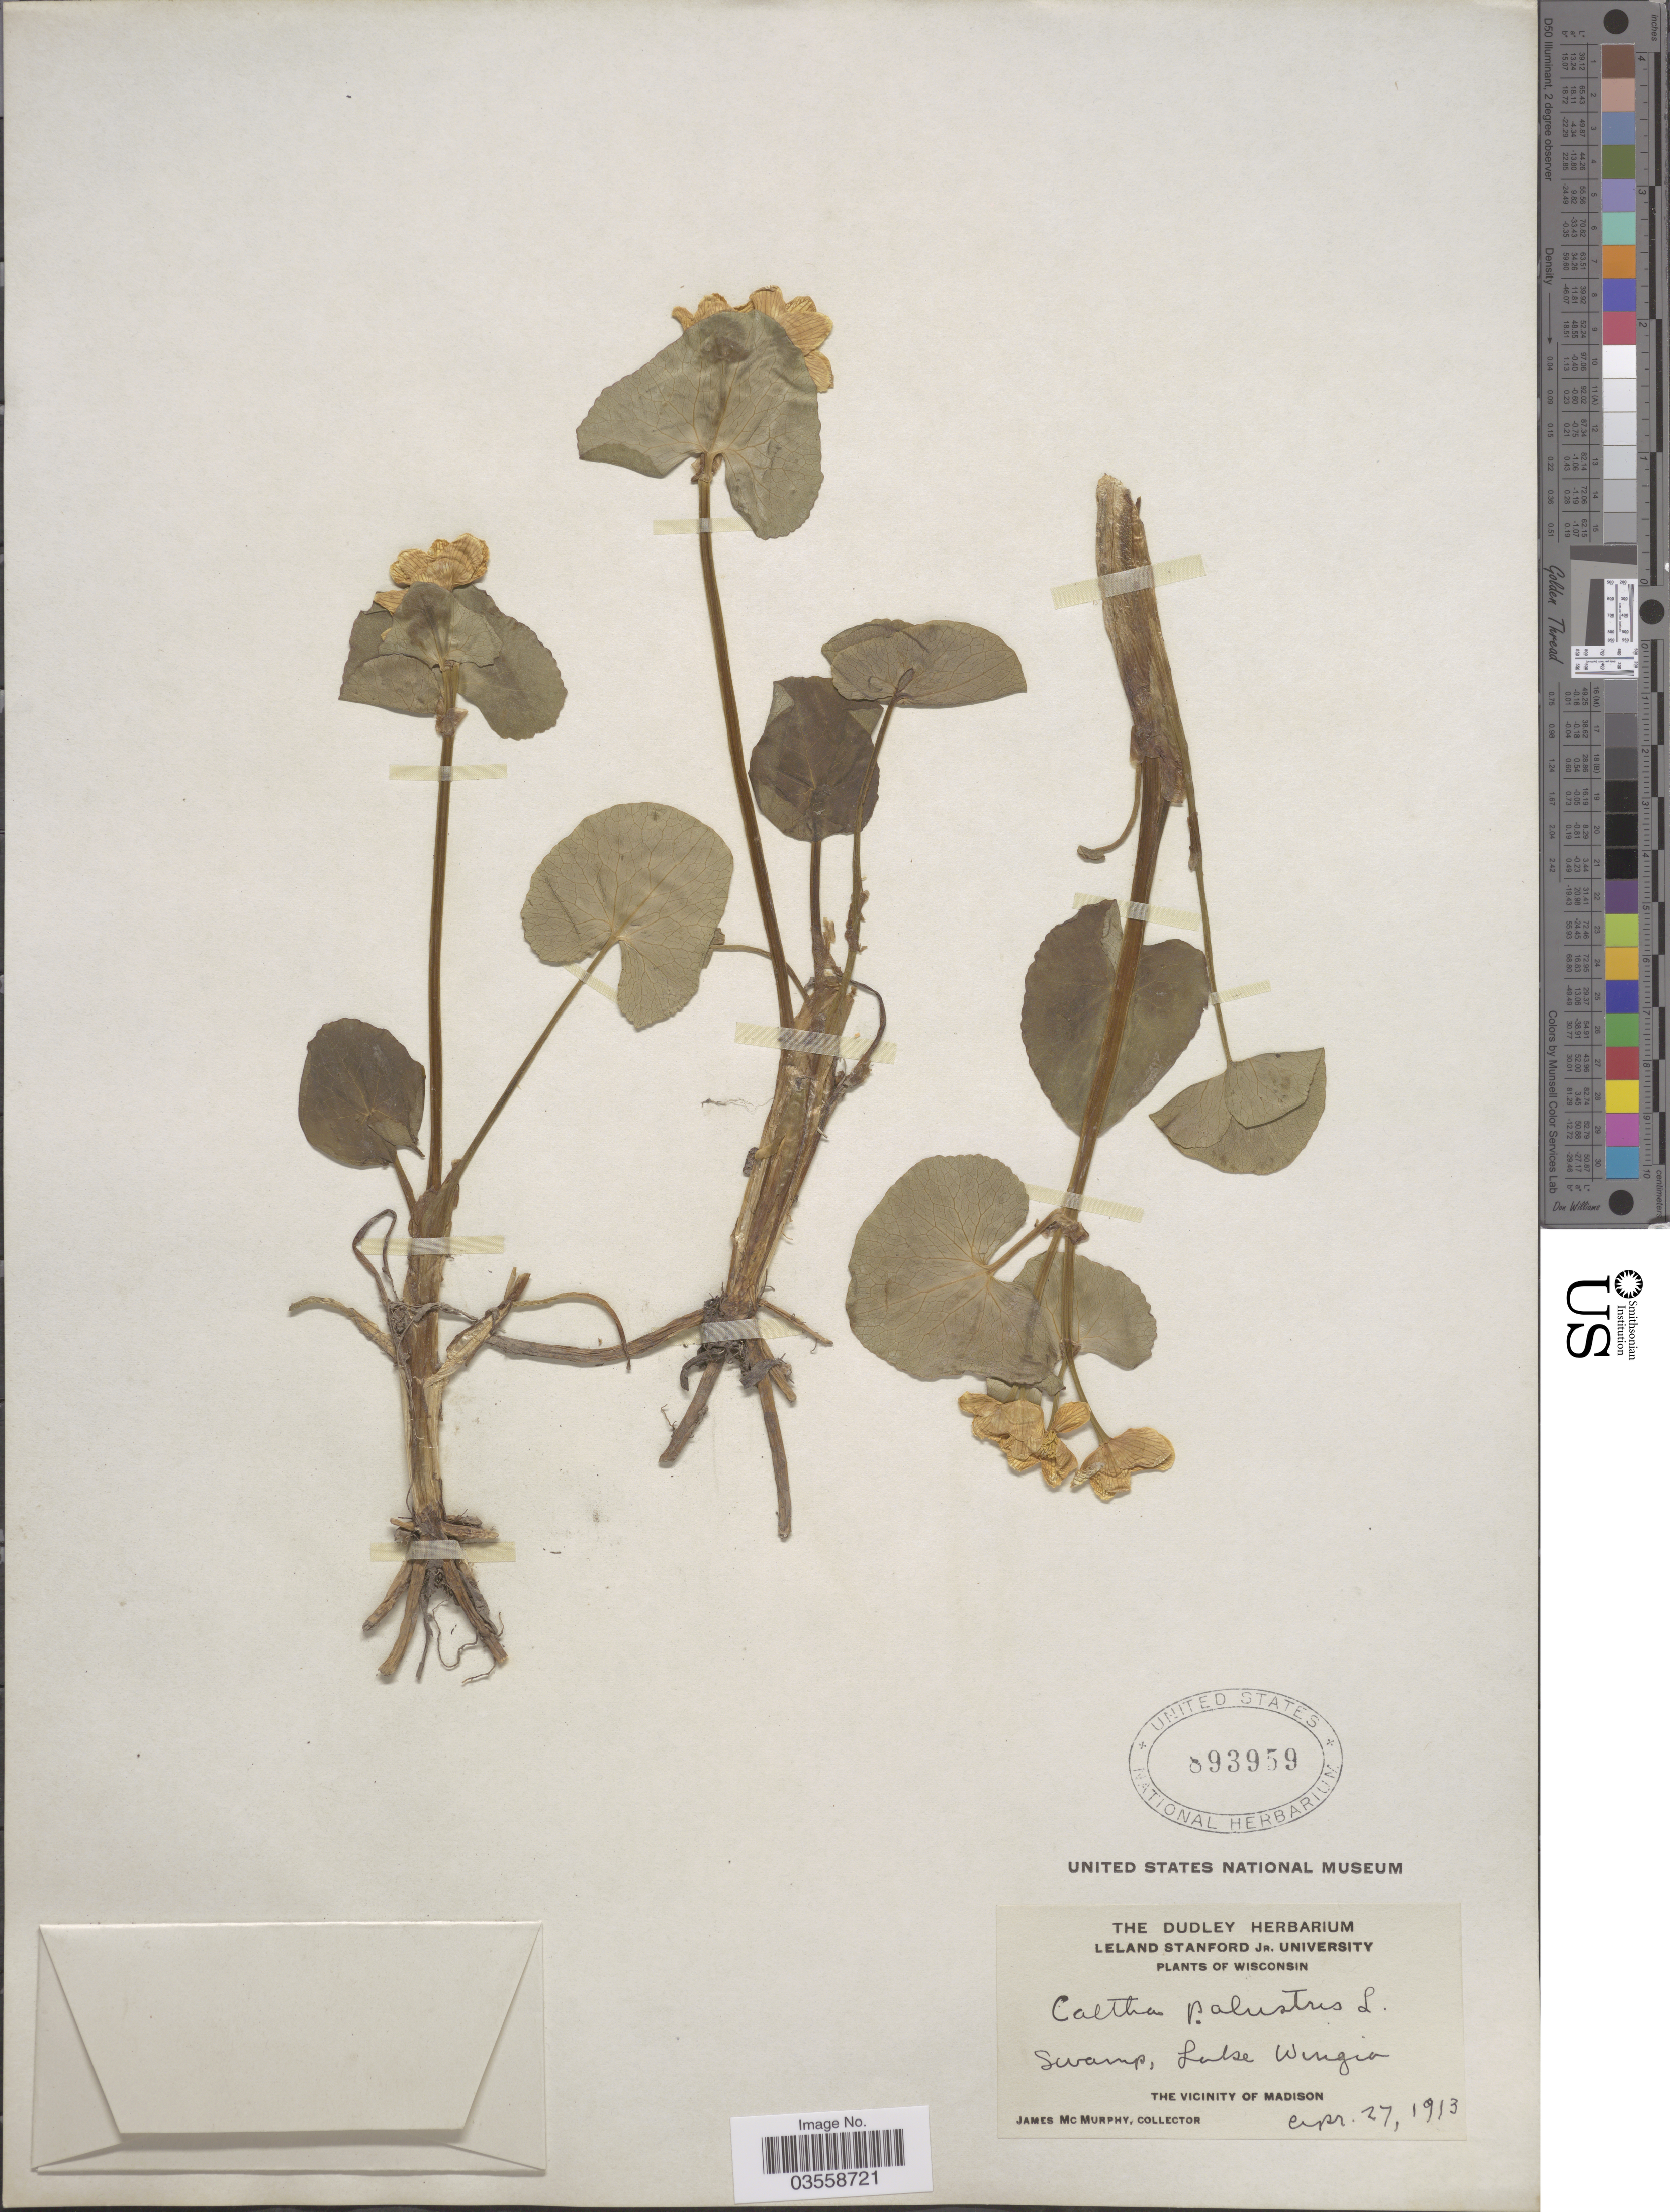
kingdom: Plantae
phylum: Tracheophyta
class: Magnoliopsida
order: Ranunculales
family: Ranunculaceae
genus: Caltha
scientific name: Caltha palustris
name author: L.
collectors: J. McMurphy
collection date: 1913-04-27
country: United States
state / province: Wisconsin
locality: Lake Wingra. The vicinity of Madison.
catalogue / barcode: US 893959